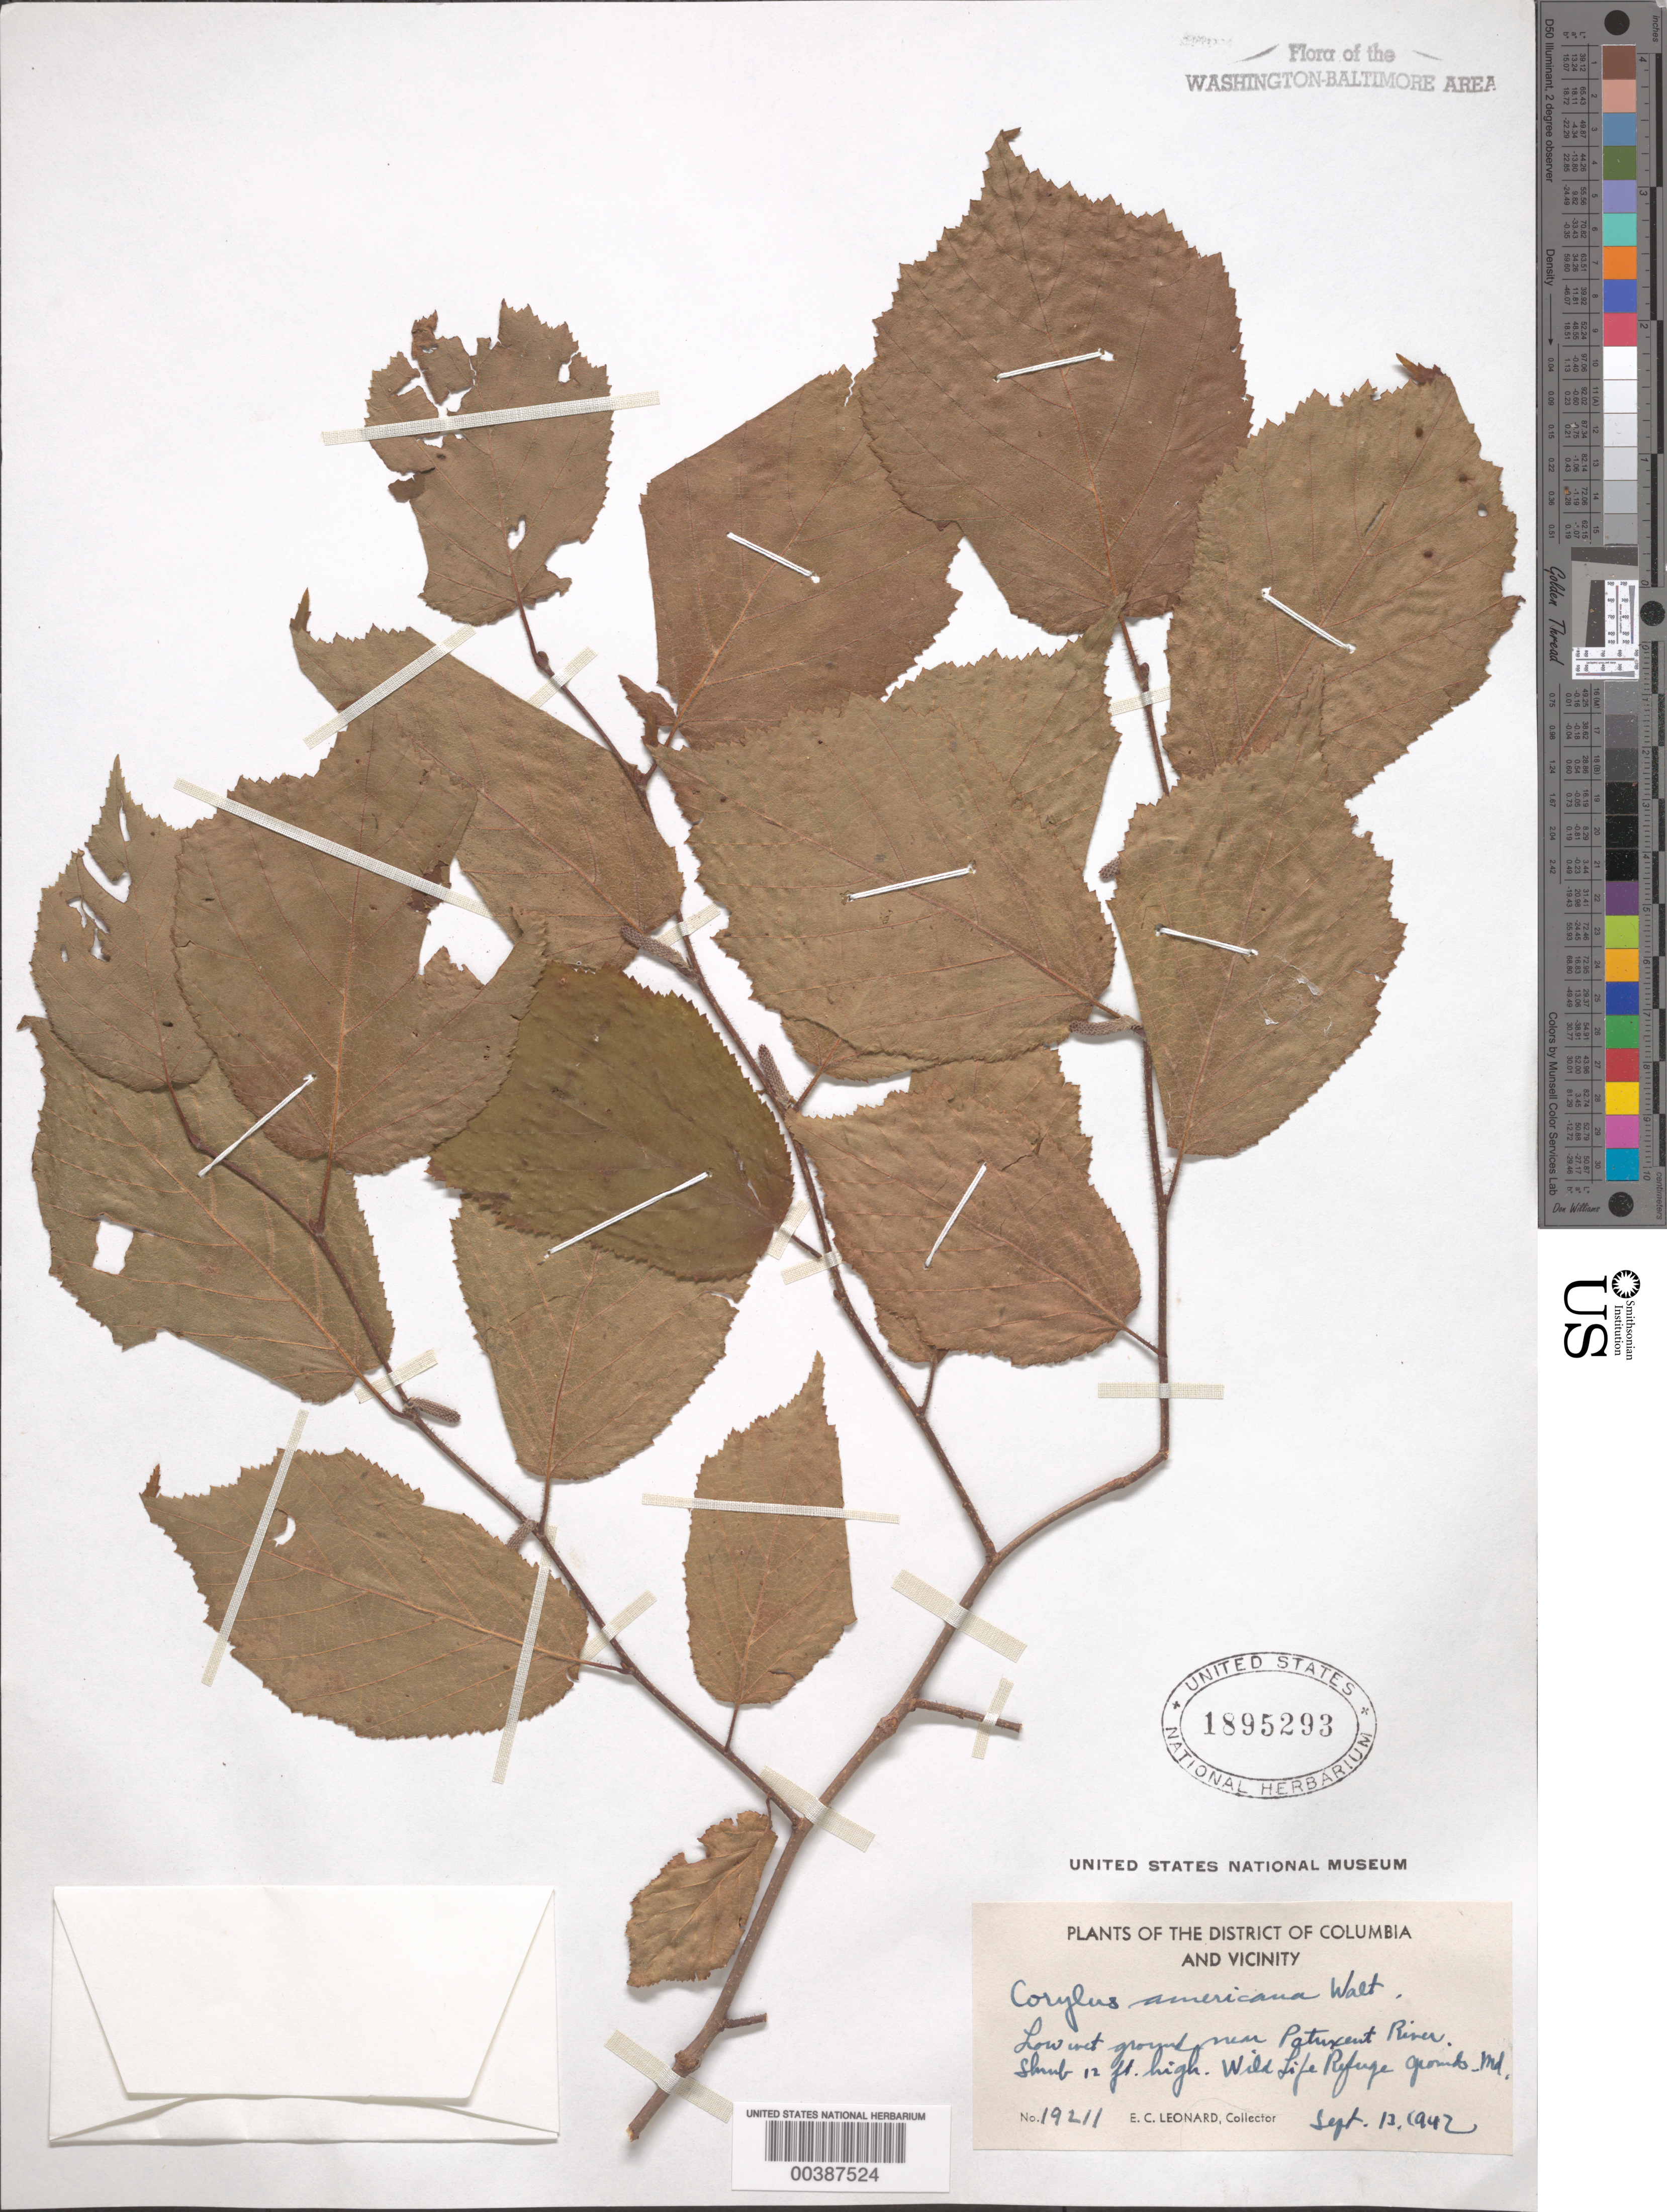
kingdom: Plantae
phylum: Tracheophyta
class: Magnoliopsida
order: Fagales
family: Betulaceae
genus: Corylus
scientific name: Corylus americana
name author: Walter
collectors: E. C. Leonard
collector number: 19211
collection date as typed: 13 Sep 1942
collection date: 1942-09-13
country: United States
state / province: Maryland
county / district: Prince George's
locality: Patuxent River Wildlife Refuge grounds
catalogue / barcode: US 1895293